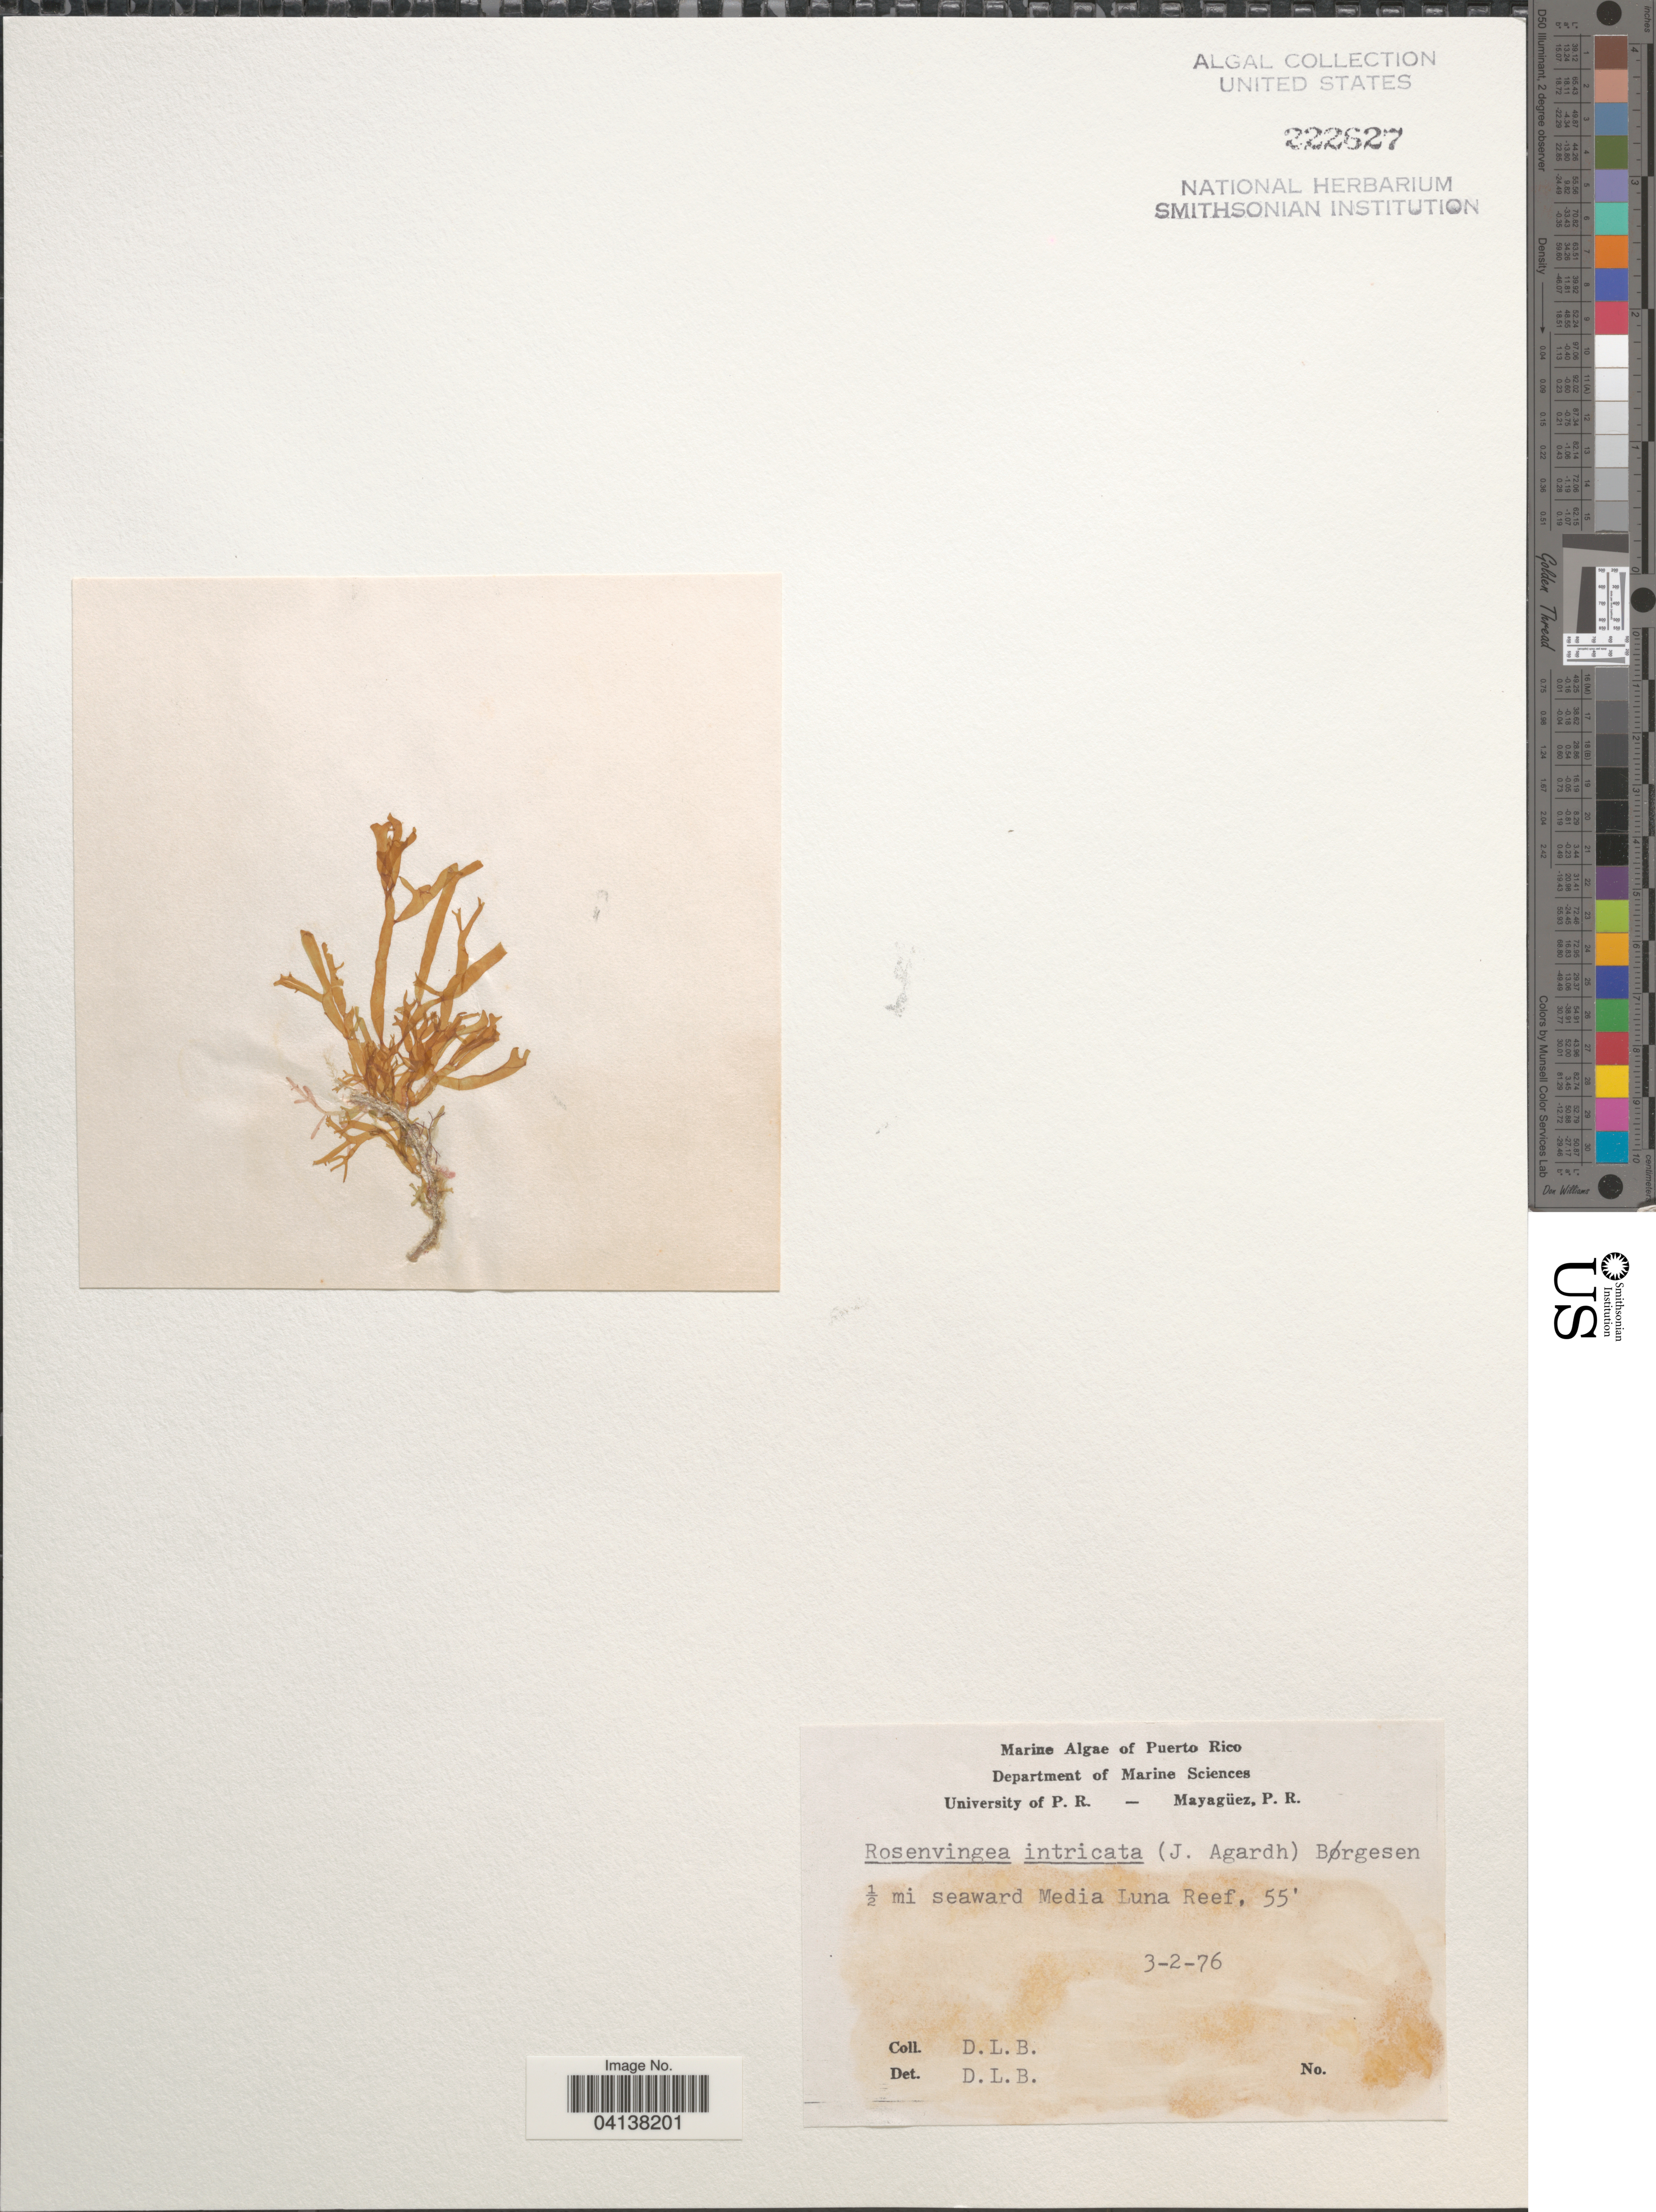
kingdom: Chromista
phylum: Ochrophyta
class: Phaeophyceae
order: Scytosiphonales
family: Scytosiphonaceae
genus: Rosenvingea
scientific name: Rosenvingea endiviifolia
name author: (Martius) M.J. Wynne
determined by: Algae name updating Project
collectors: D. L. B.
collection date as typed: Transcribed d/m/y: 3/2/76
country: Puerto Rico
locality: ½ mi seaward Media Luna Reef.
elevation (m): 17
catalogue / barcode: US 222627